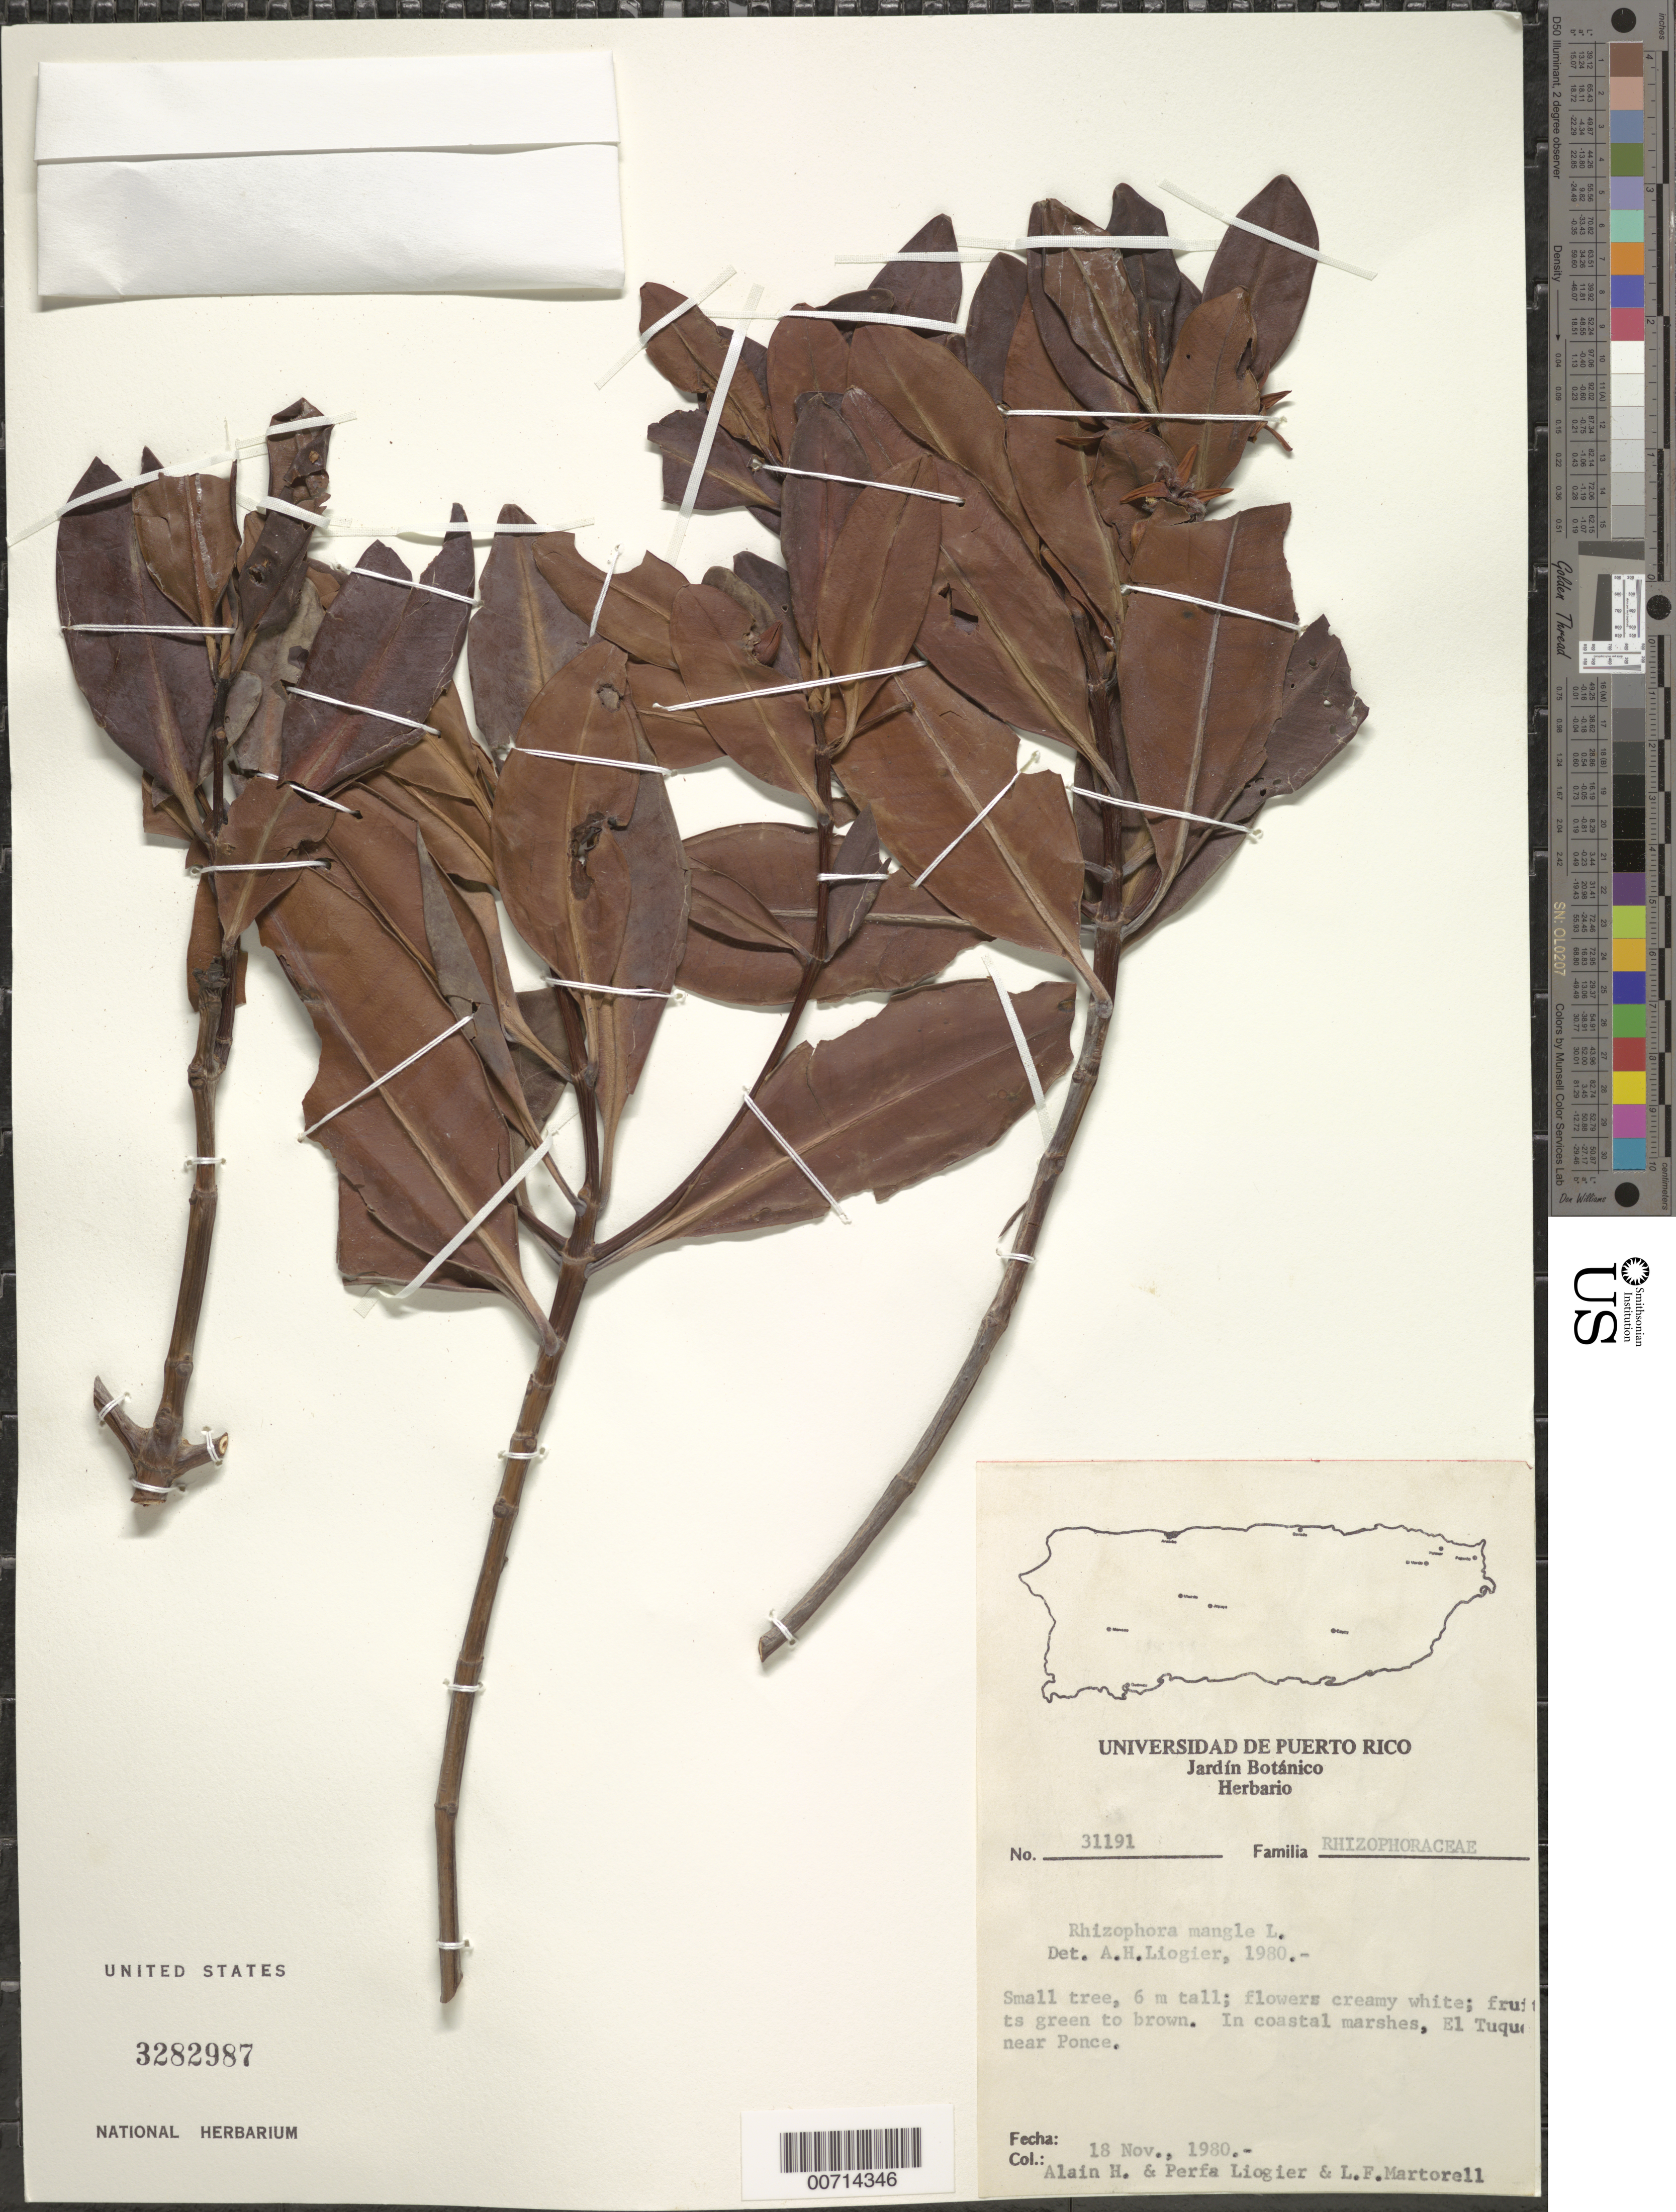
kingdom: Plantae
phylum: Tracheophyta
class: Magnoliopsida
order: Malpighiales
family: Rhizophoraceae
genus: Rhizophora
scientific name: Rhizophora mangle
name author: L.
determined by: Liogier, Alain H.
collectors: A. H. Liogier, M. P. Liogier & L. Martorell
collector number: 31191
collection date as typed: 18 Nov 1980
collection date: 1980-11-18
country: Puerto Rico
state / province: Ponce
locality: El Tuque, near Ponce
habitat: Coastal marshes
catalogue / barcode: US 3282987